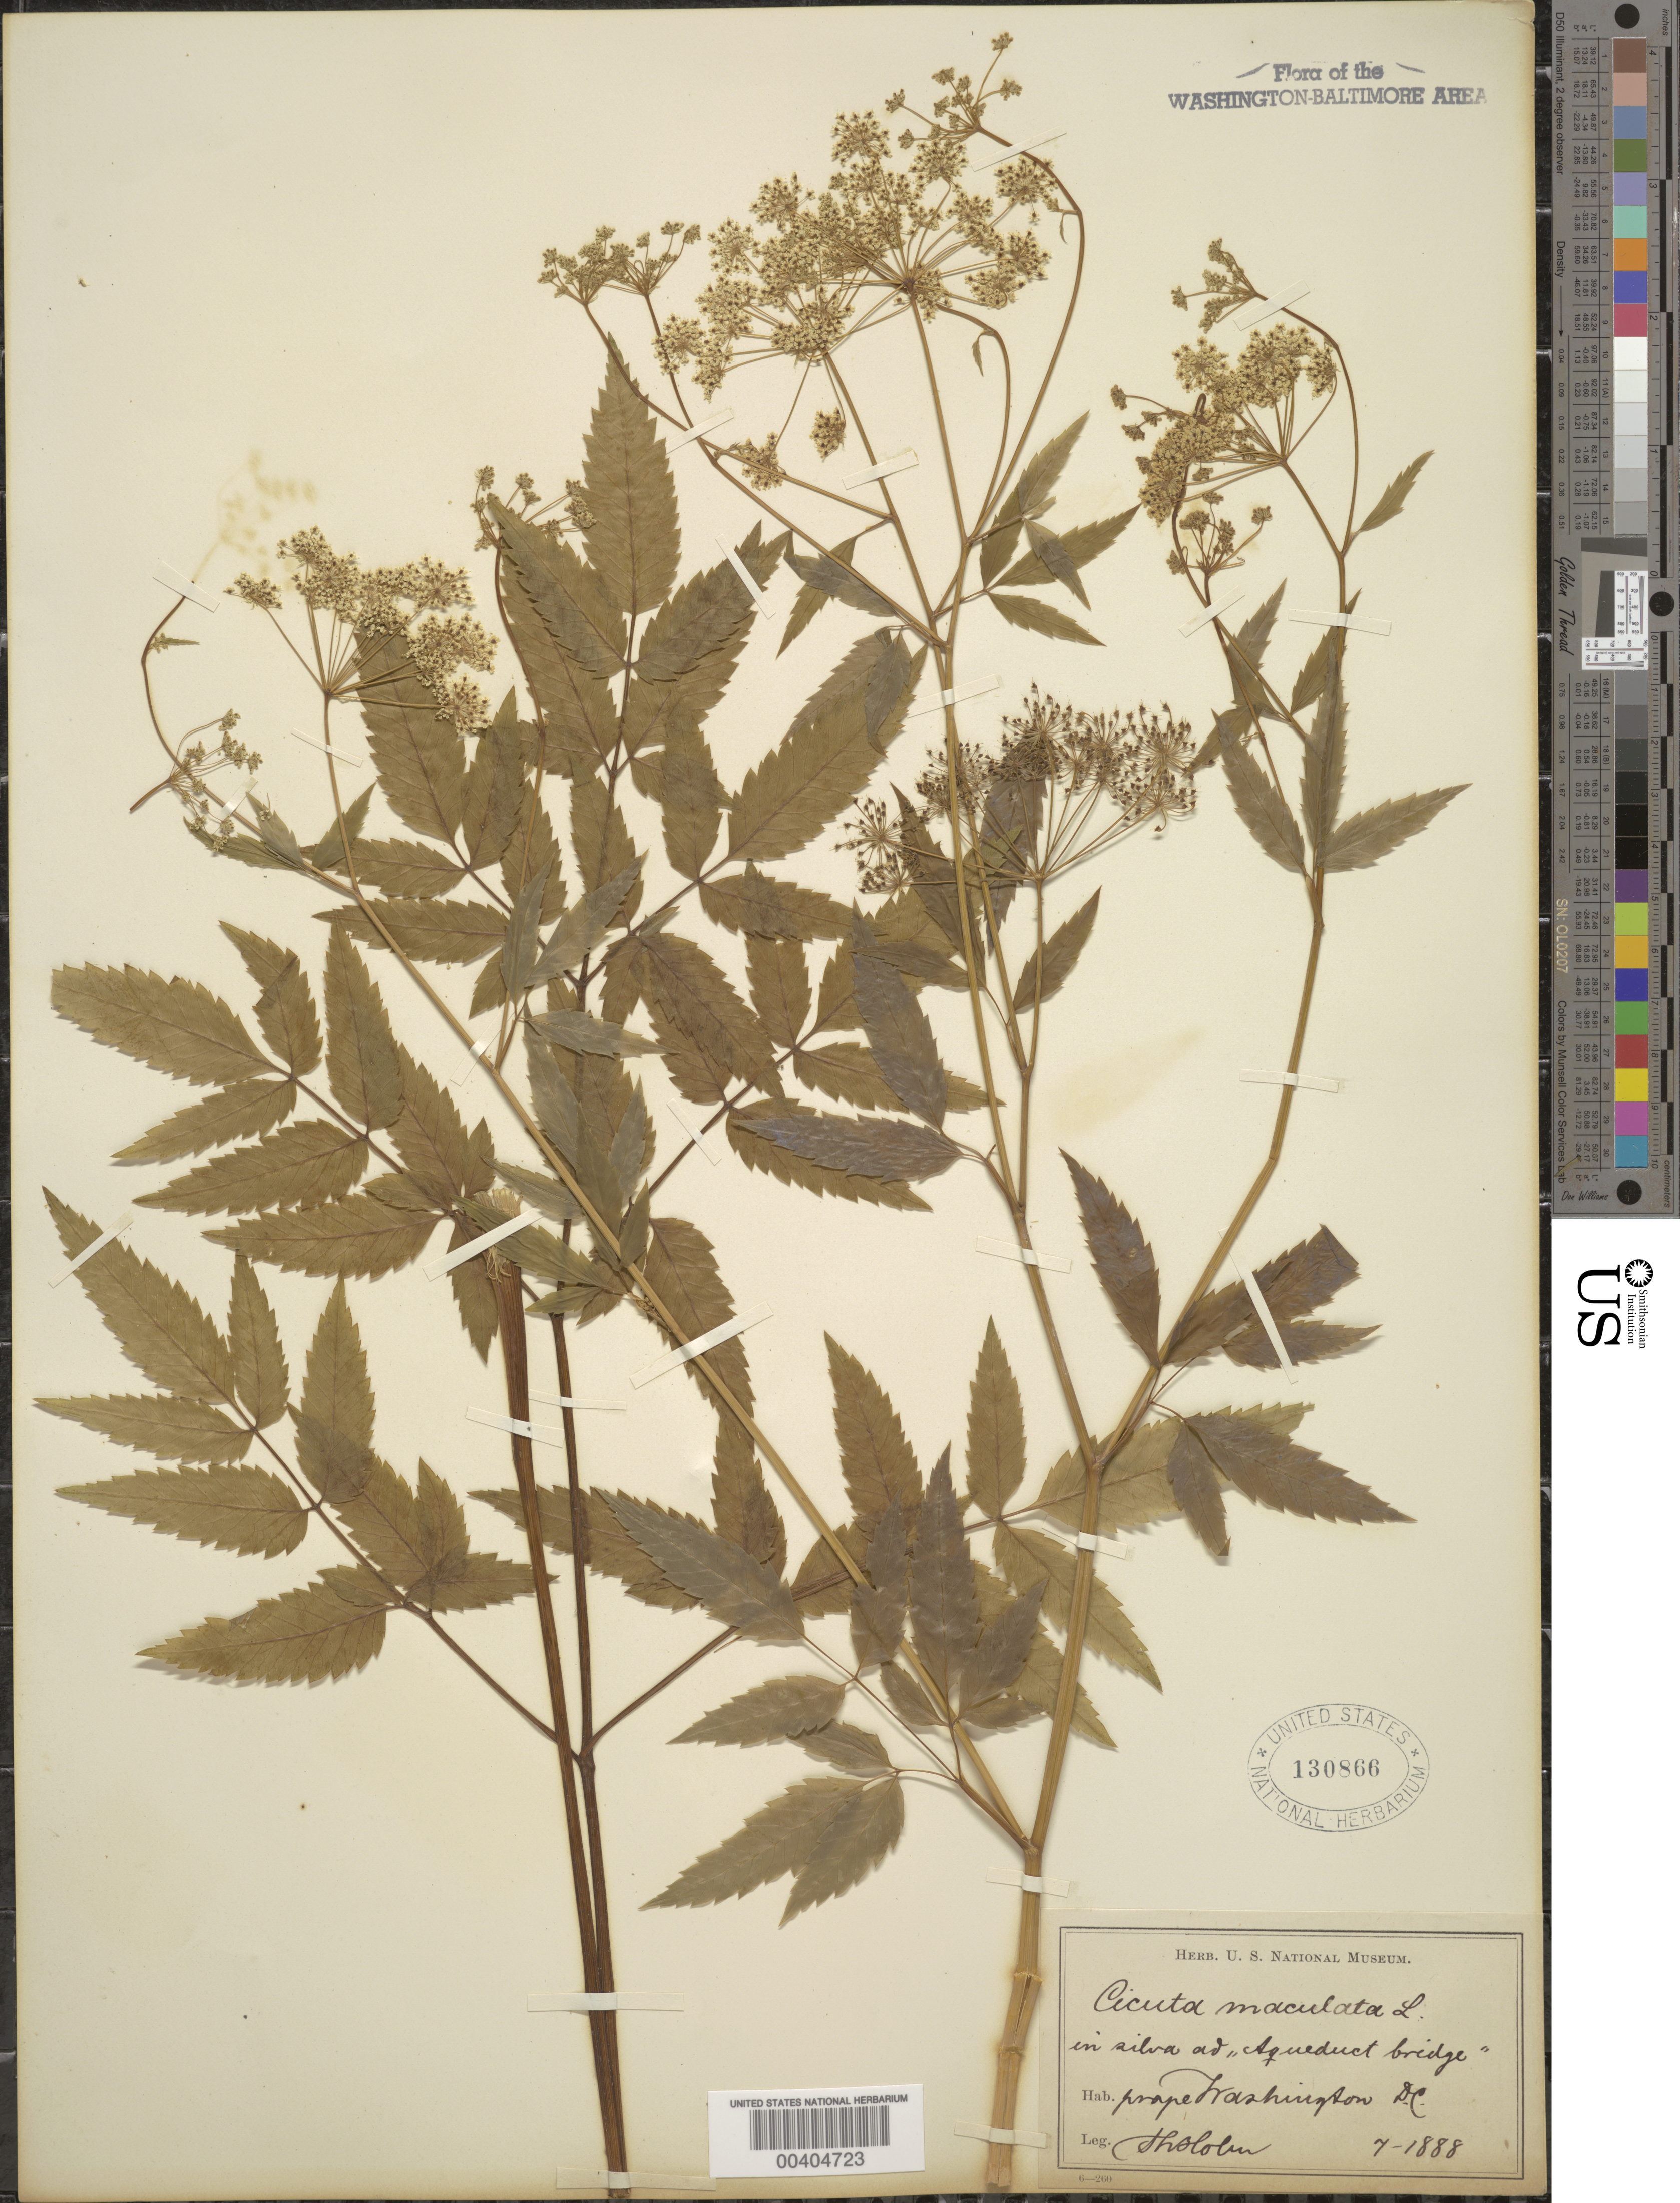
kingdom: Plantae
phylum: Tracheophyta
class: Magnoliopsida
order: Apiales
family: Apiaceae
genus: Cicuta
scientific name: Cicuta maculata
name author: L.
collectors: S. H. Holm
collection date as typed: Jul 1888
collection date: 1888-07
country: United States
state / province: Virginia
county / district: Fairfax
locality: Aqueduct Bridge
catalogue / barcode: US 130866